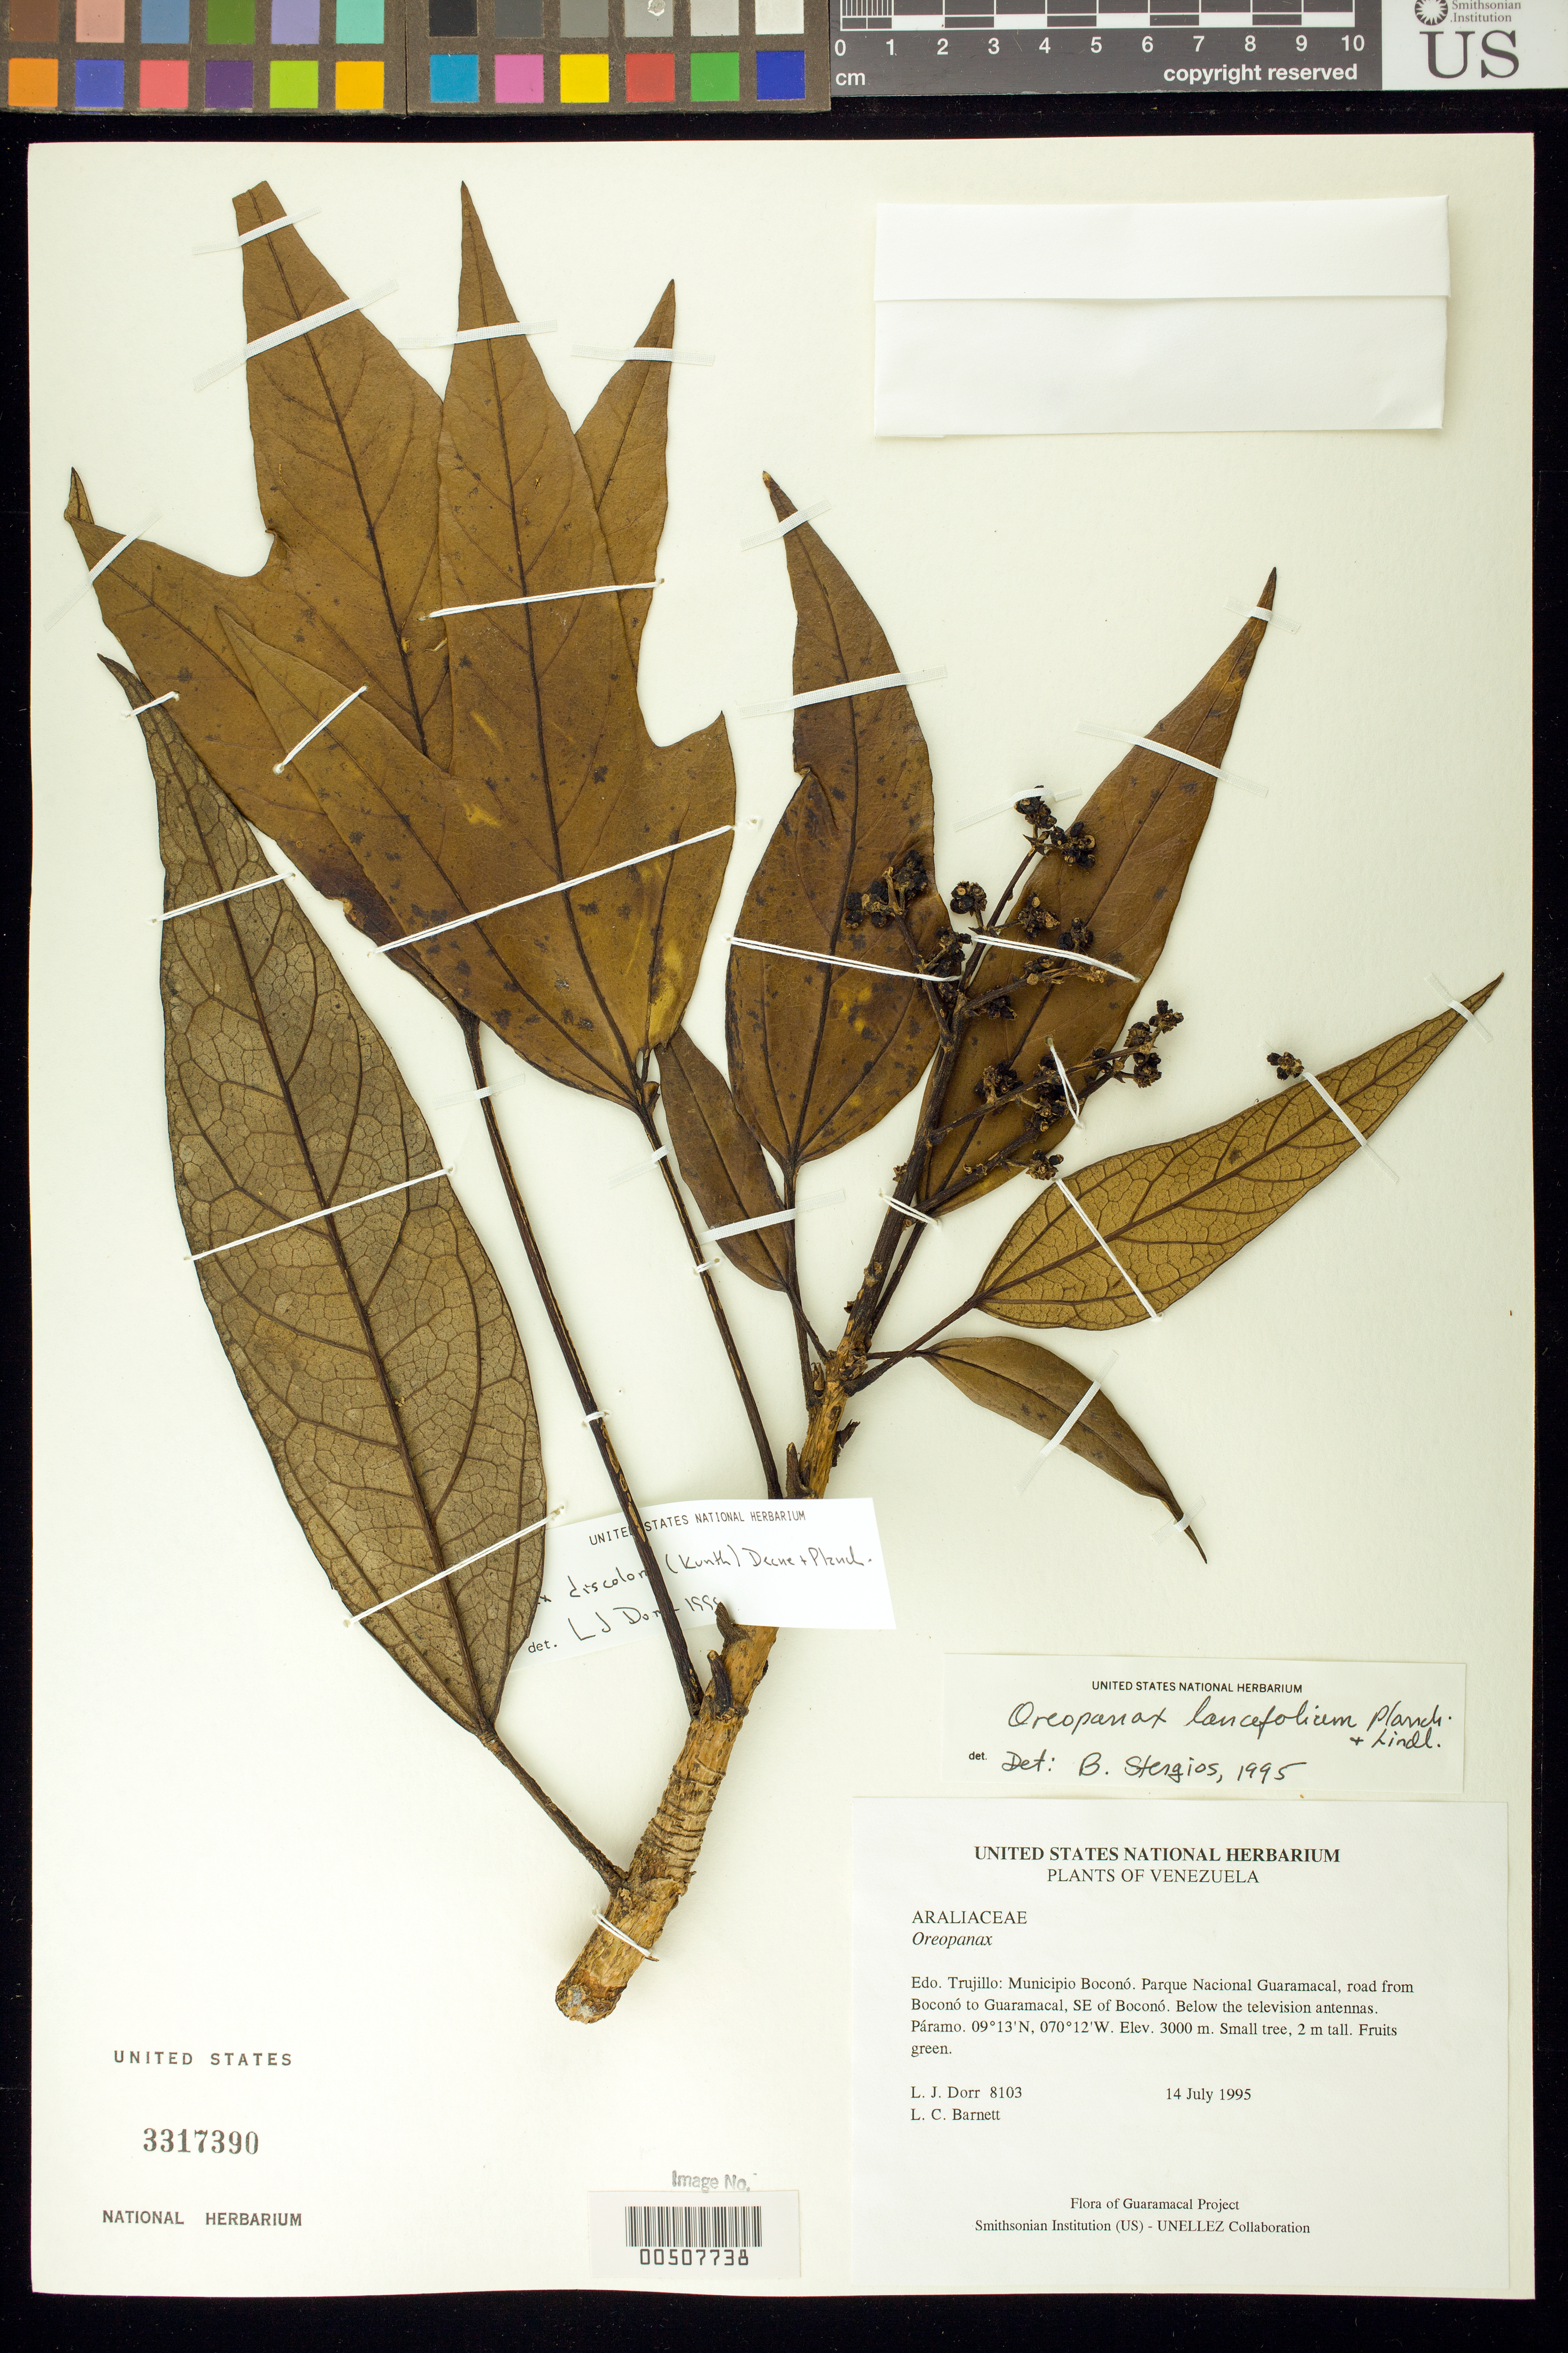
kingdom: Plantae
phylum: Tracheophyta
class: Magnoliopsida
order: Apiales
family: Araliaceae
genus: Oreopanax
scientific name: Oreopanax discolor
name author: (Kunth) Decne. & Planch.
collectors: L. J. Dorr & L. C. Barnett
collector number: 8103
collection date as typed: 14 Jul 1995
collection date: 1995-07-14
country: Venezuela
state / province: Trujillo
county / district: Boconó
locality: Parque Nacional Guaramacal, road from Boconó to Guaramacal, SE of Boconó. Below the television antennas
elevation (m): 3000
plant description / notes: MO, PORT, US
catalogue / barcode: US 3317390